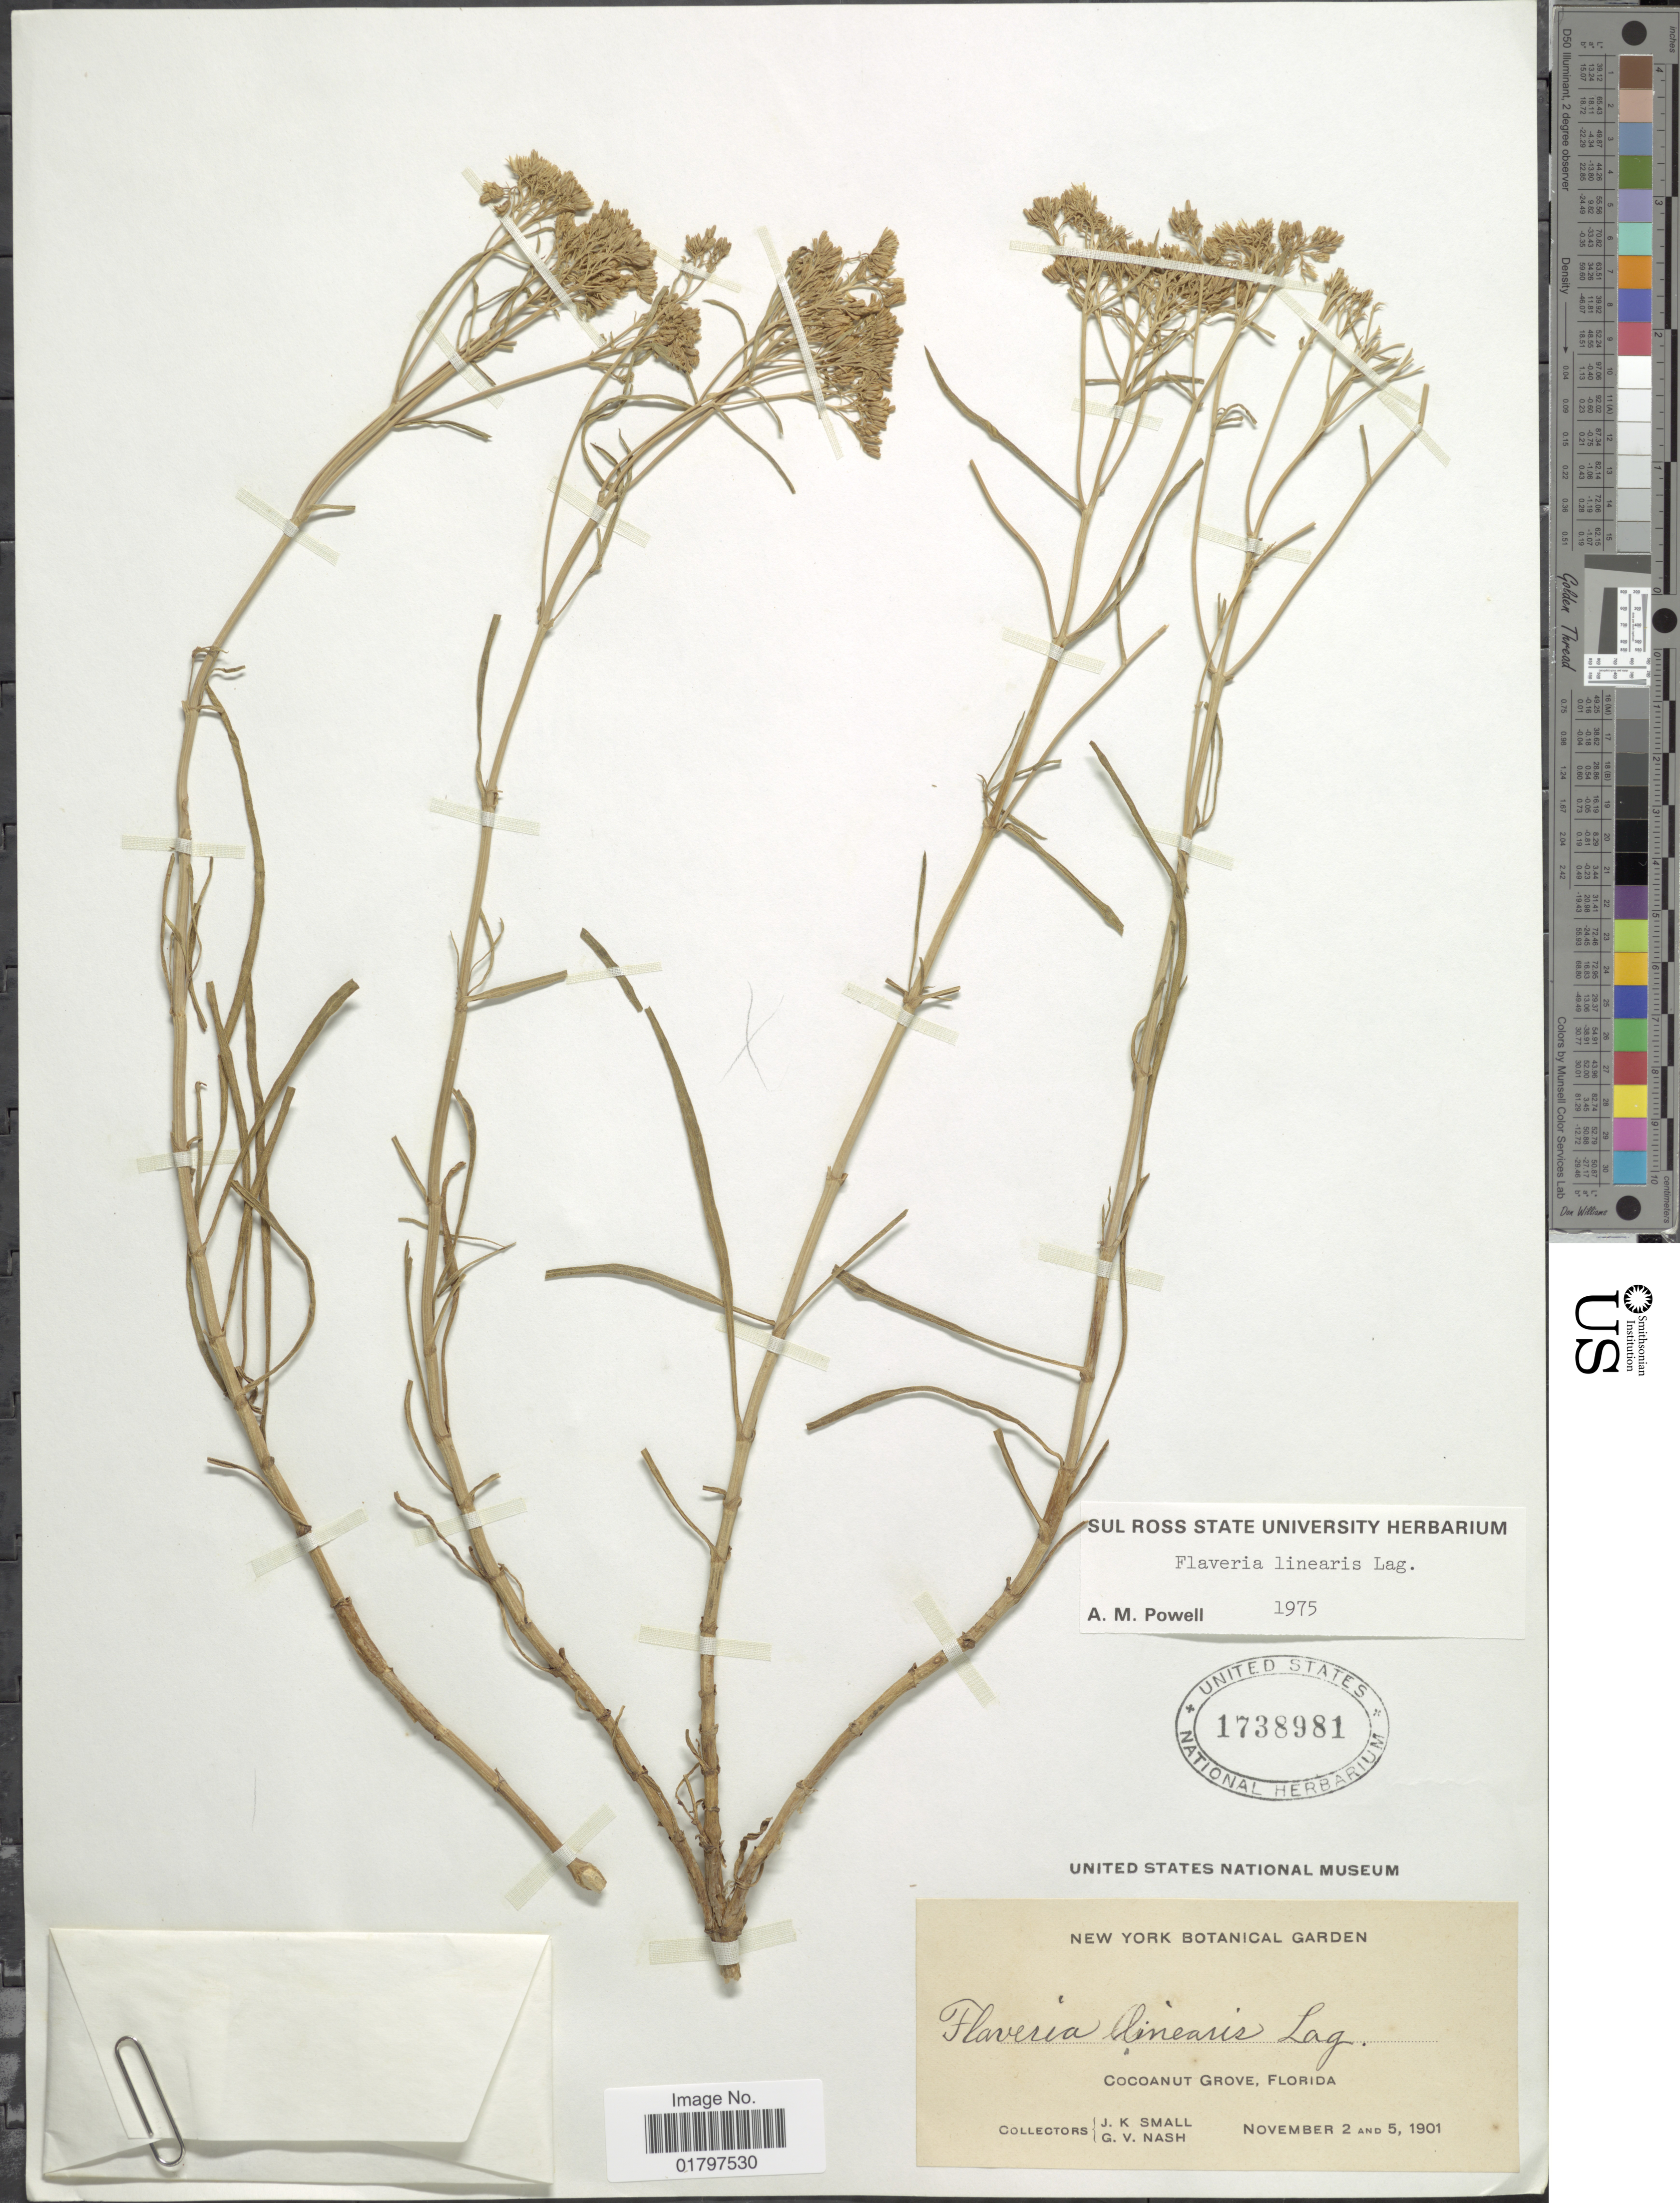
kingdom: Plantae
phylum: Tracheophyta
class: Magnoliopsida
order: Asterales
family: Asteraceae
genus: Flaveria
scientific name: Flaveria linearis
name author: Lag.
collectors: J. K. Small & G. V. Nash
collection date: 1901-11-02/1901-11-05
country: United States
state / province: Florida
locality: Cocoanut Grove, Florida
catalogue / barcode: US 1738981